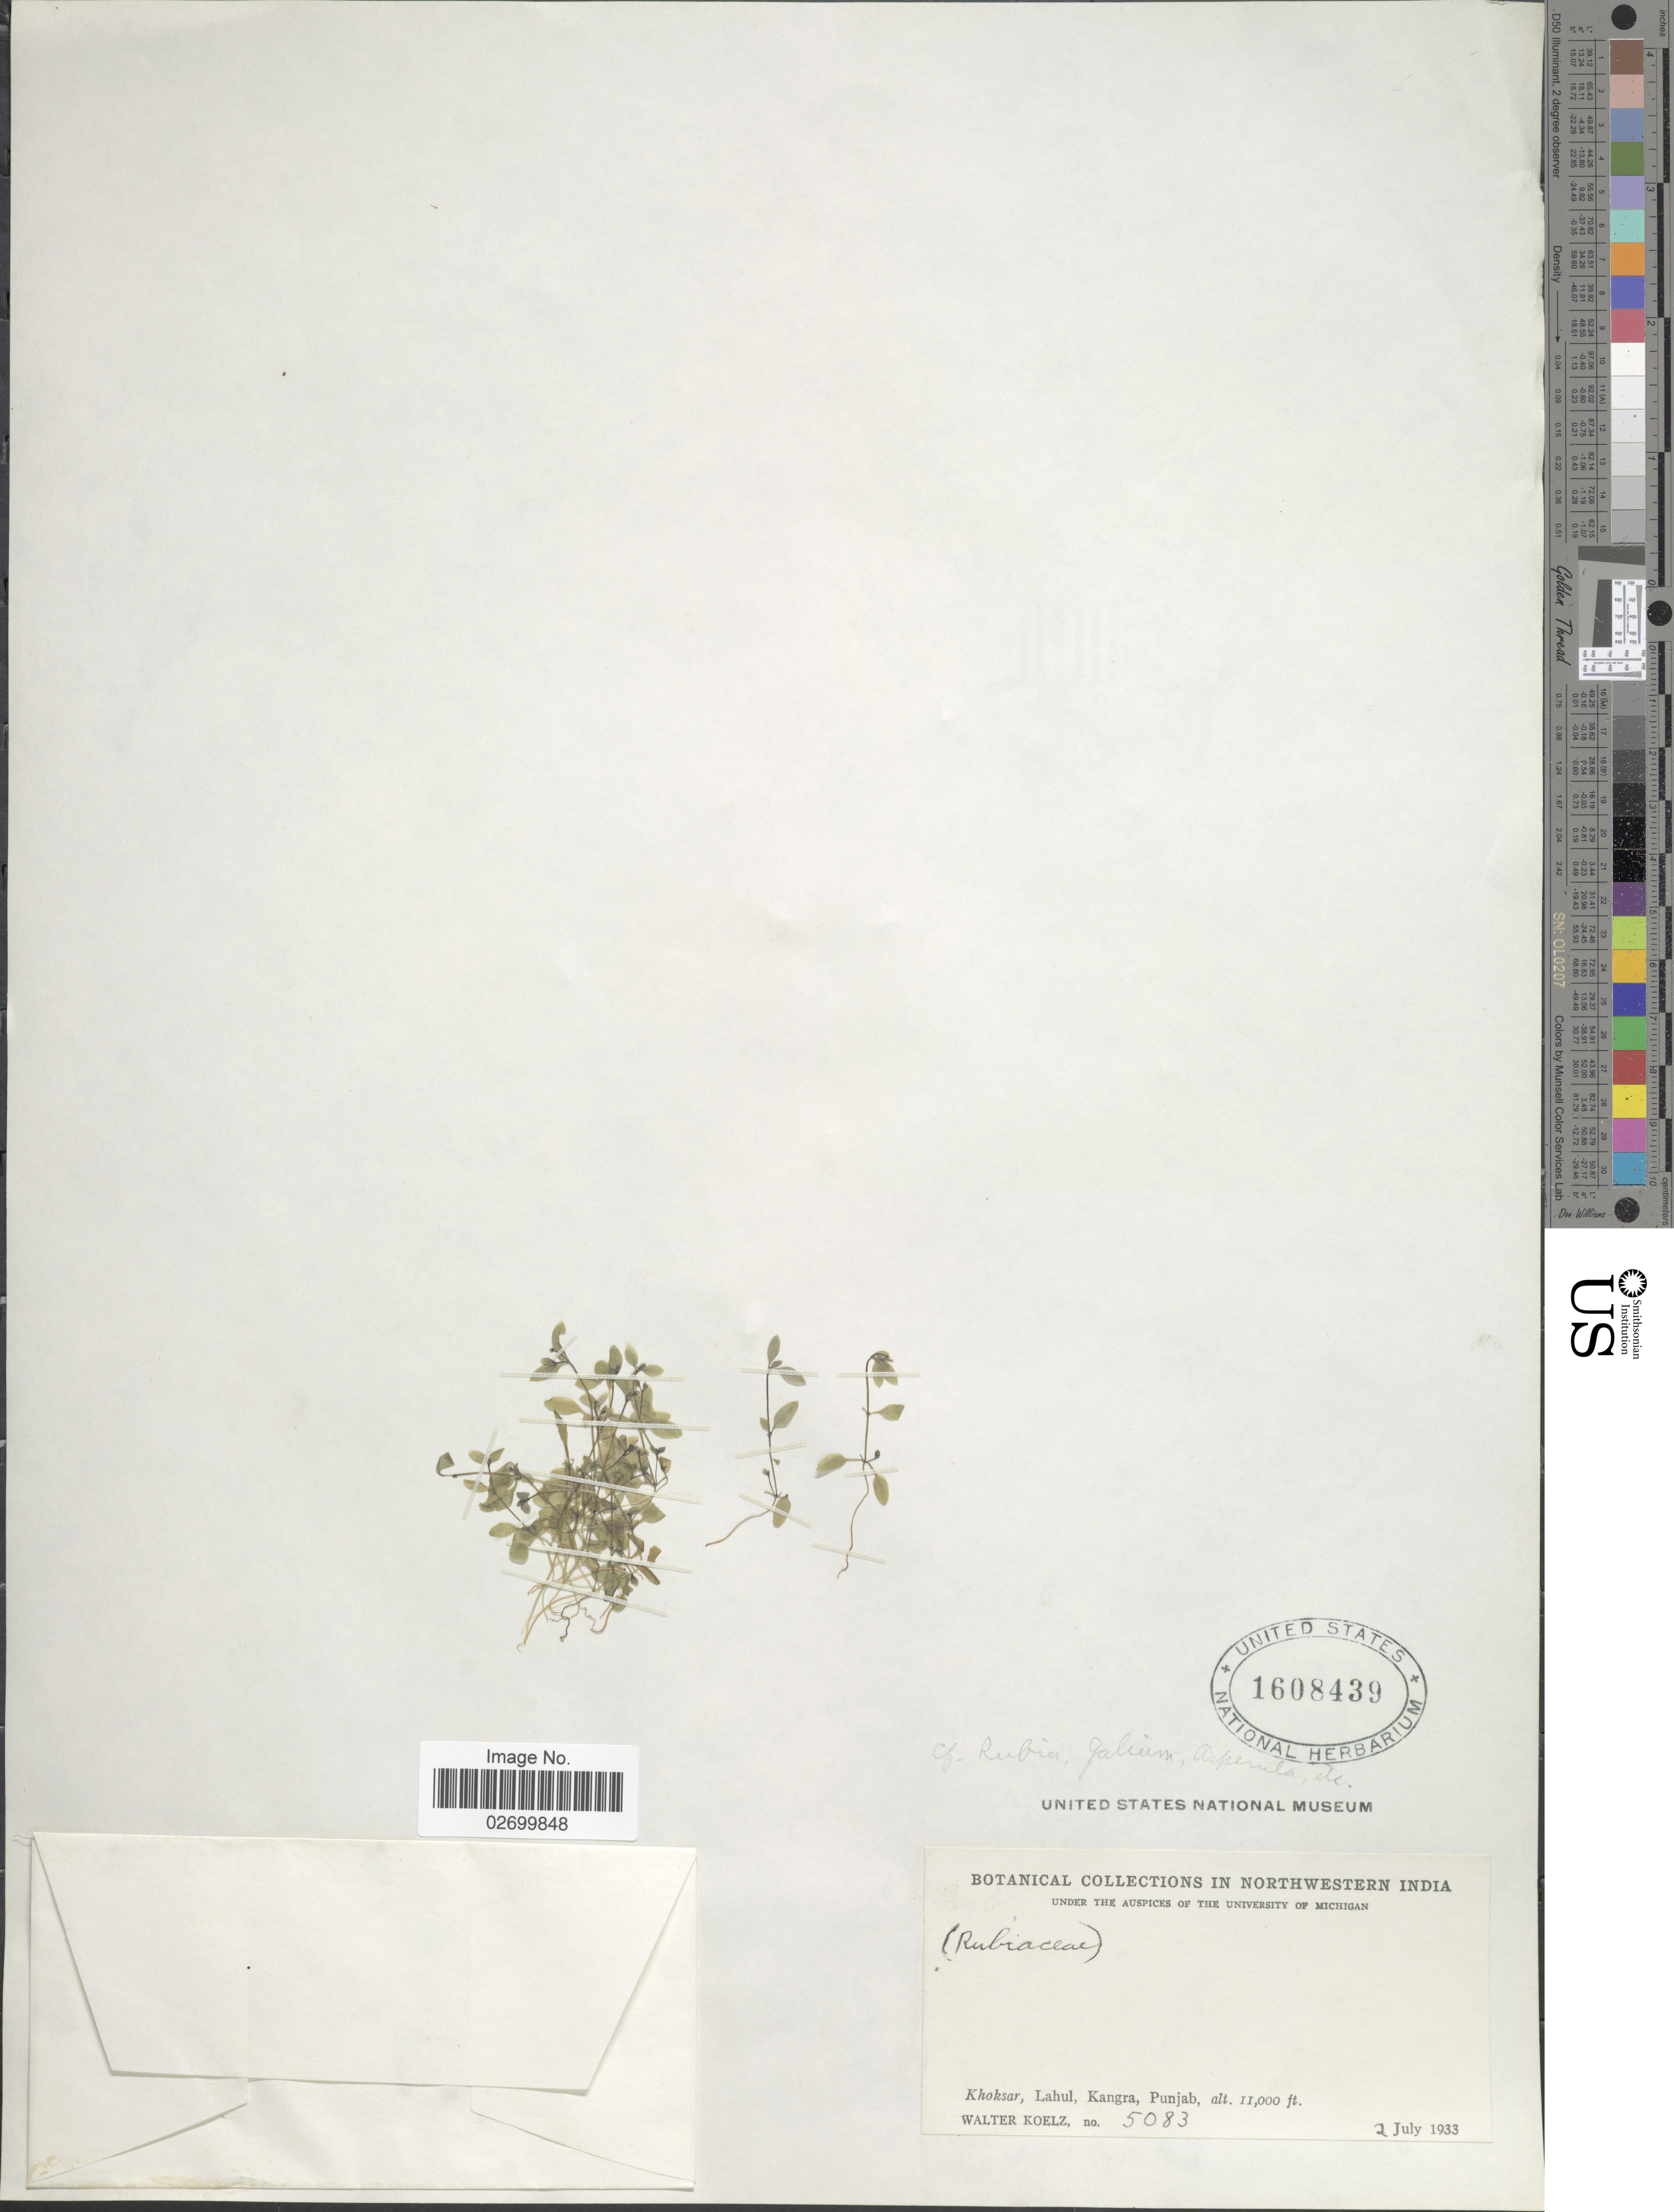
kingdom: Plantae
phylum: Tracheophyta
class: Magnoliopsida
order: Gentianales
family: Rubiaceae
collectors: W. N. Koelz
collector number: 5083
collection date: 1933-07-02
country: India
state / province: Punjab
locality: Northwestern India. Khoksar, Lahul, Kangra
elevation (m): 3353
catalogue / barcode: US 1608439